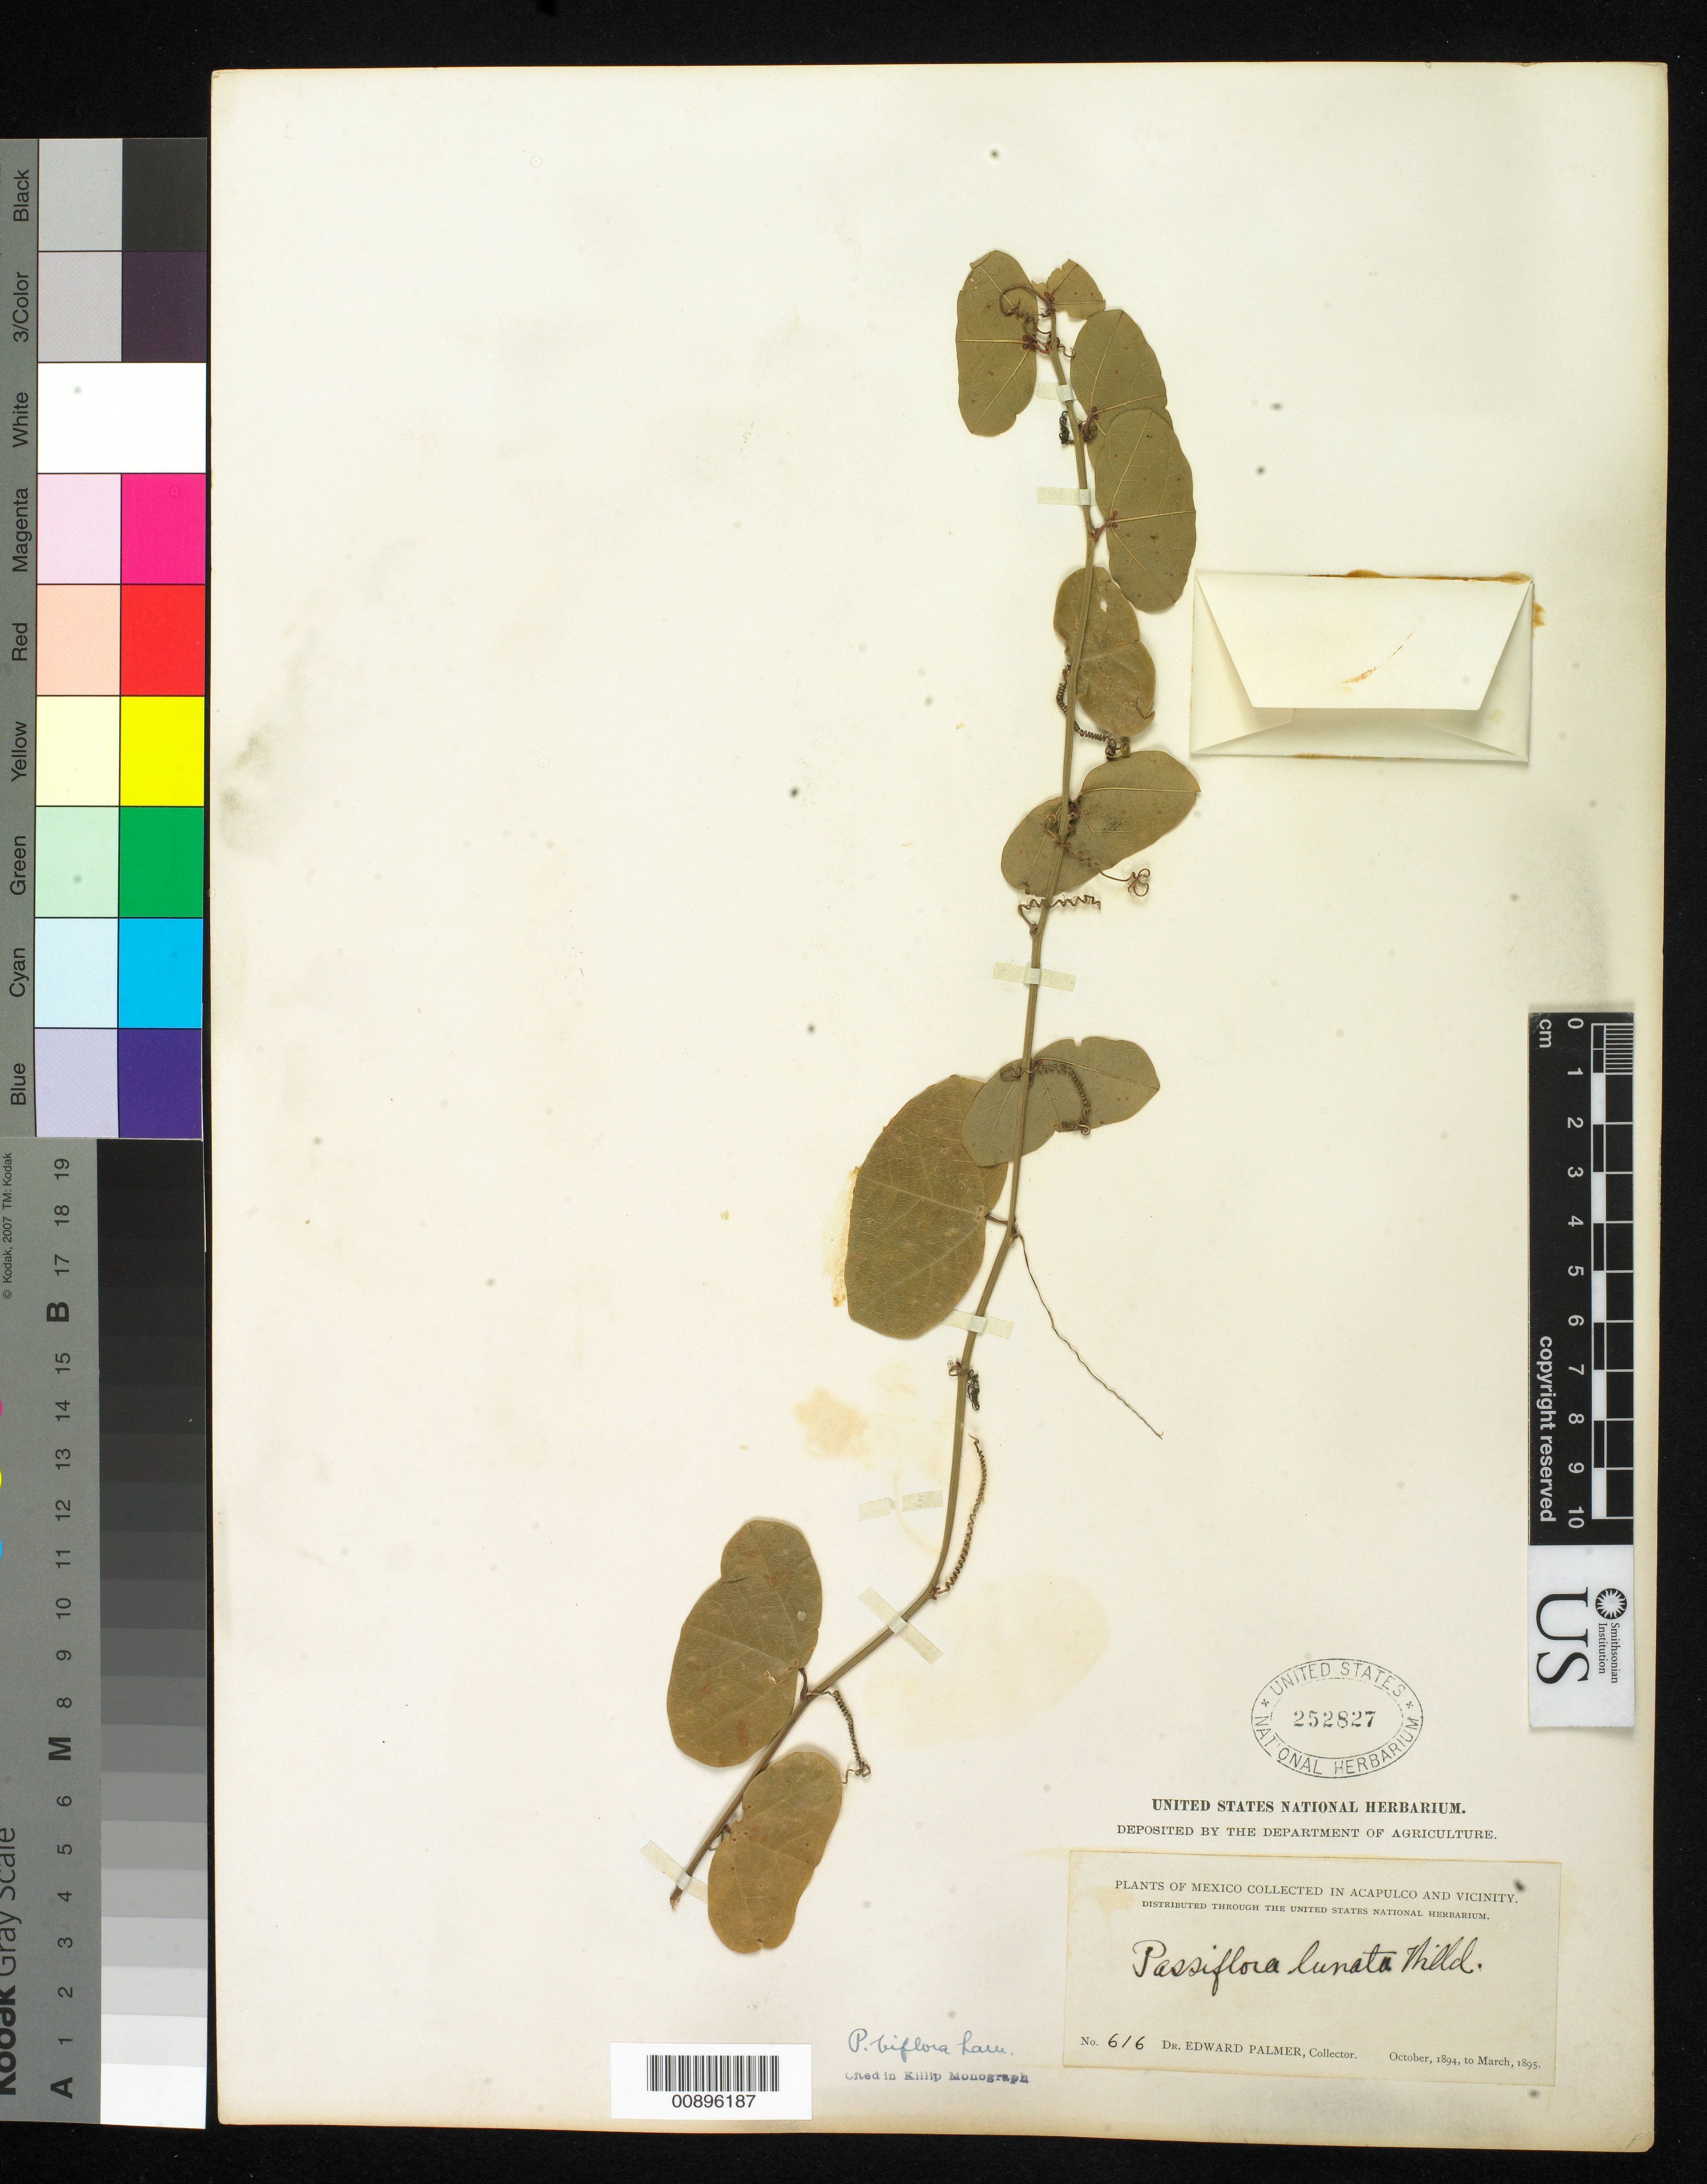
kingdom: Plantae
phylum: Tracheophyta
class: Magnoliopsida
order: Malpighiales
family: Passifloraceae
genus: Passiflora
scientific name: Passiflora biflora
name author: Lam.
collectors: E. Palmer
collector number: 616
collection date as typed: Oct 1894 to -- Mar 1895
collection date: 1894-10/1895-03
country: Mexico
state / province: Guerrero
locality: Acapulco, Guerrero and vicinity.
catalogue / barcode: US 252827